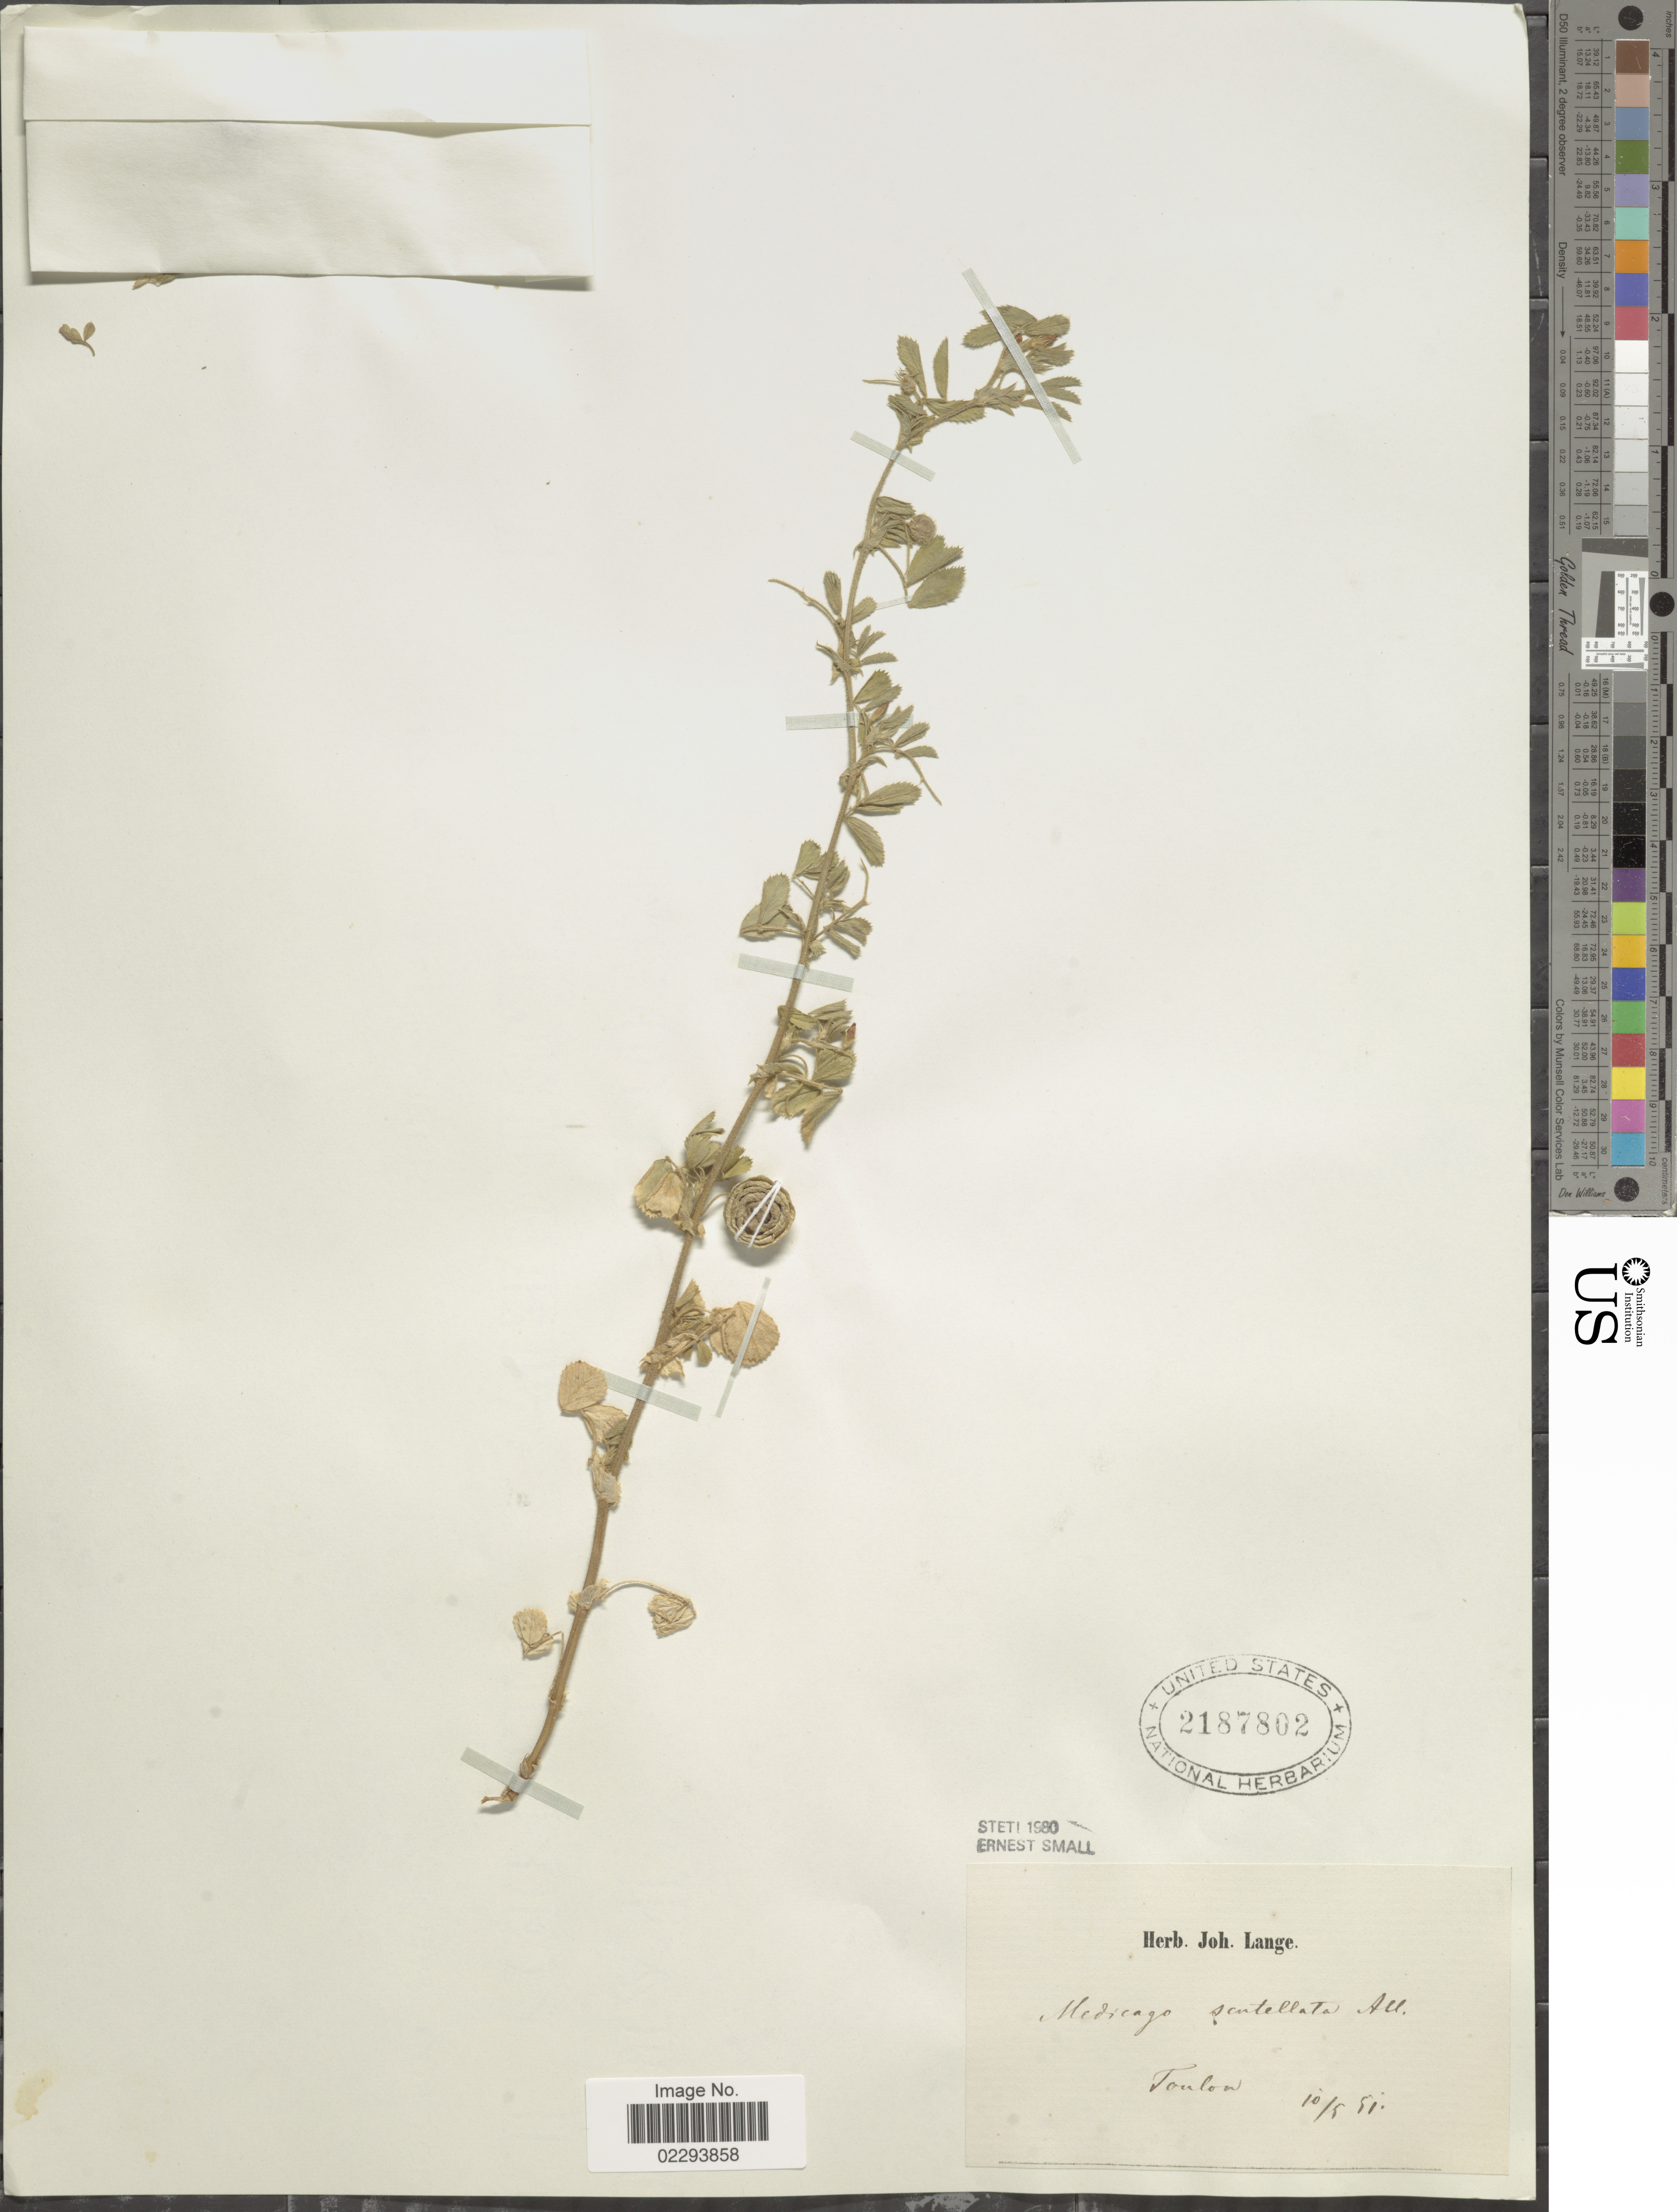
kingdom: Plantae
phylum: Tracheophyta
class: Magnoliopsida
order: Fabales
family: Fabaceae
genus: Medicago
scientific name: Medicago scutellata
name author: (L.) Mill.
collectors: ex herb. Joh. Lange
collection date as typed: Transcribed d/m/y: 10/5/51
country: France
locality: Toulon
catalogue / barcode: US 2187802